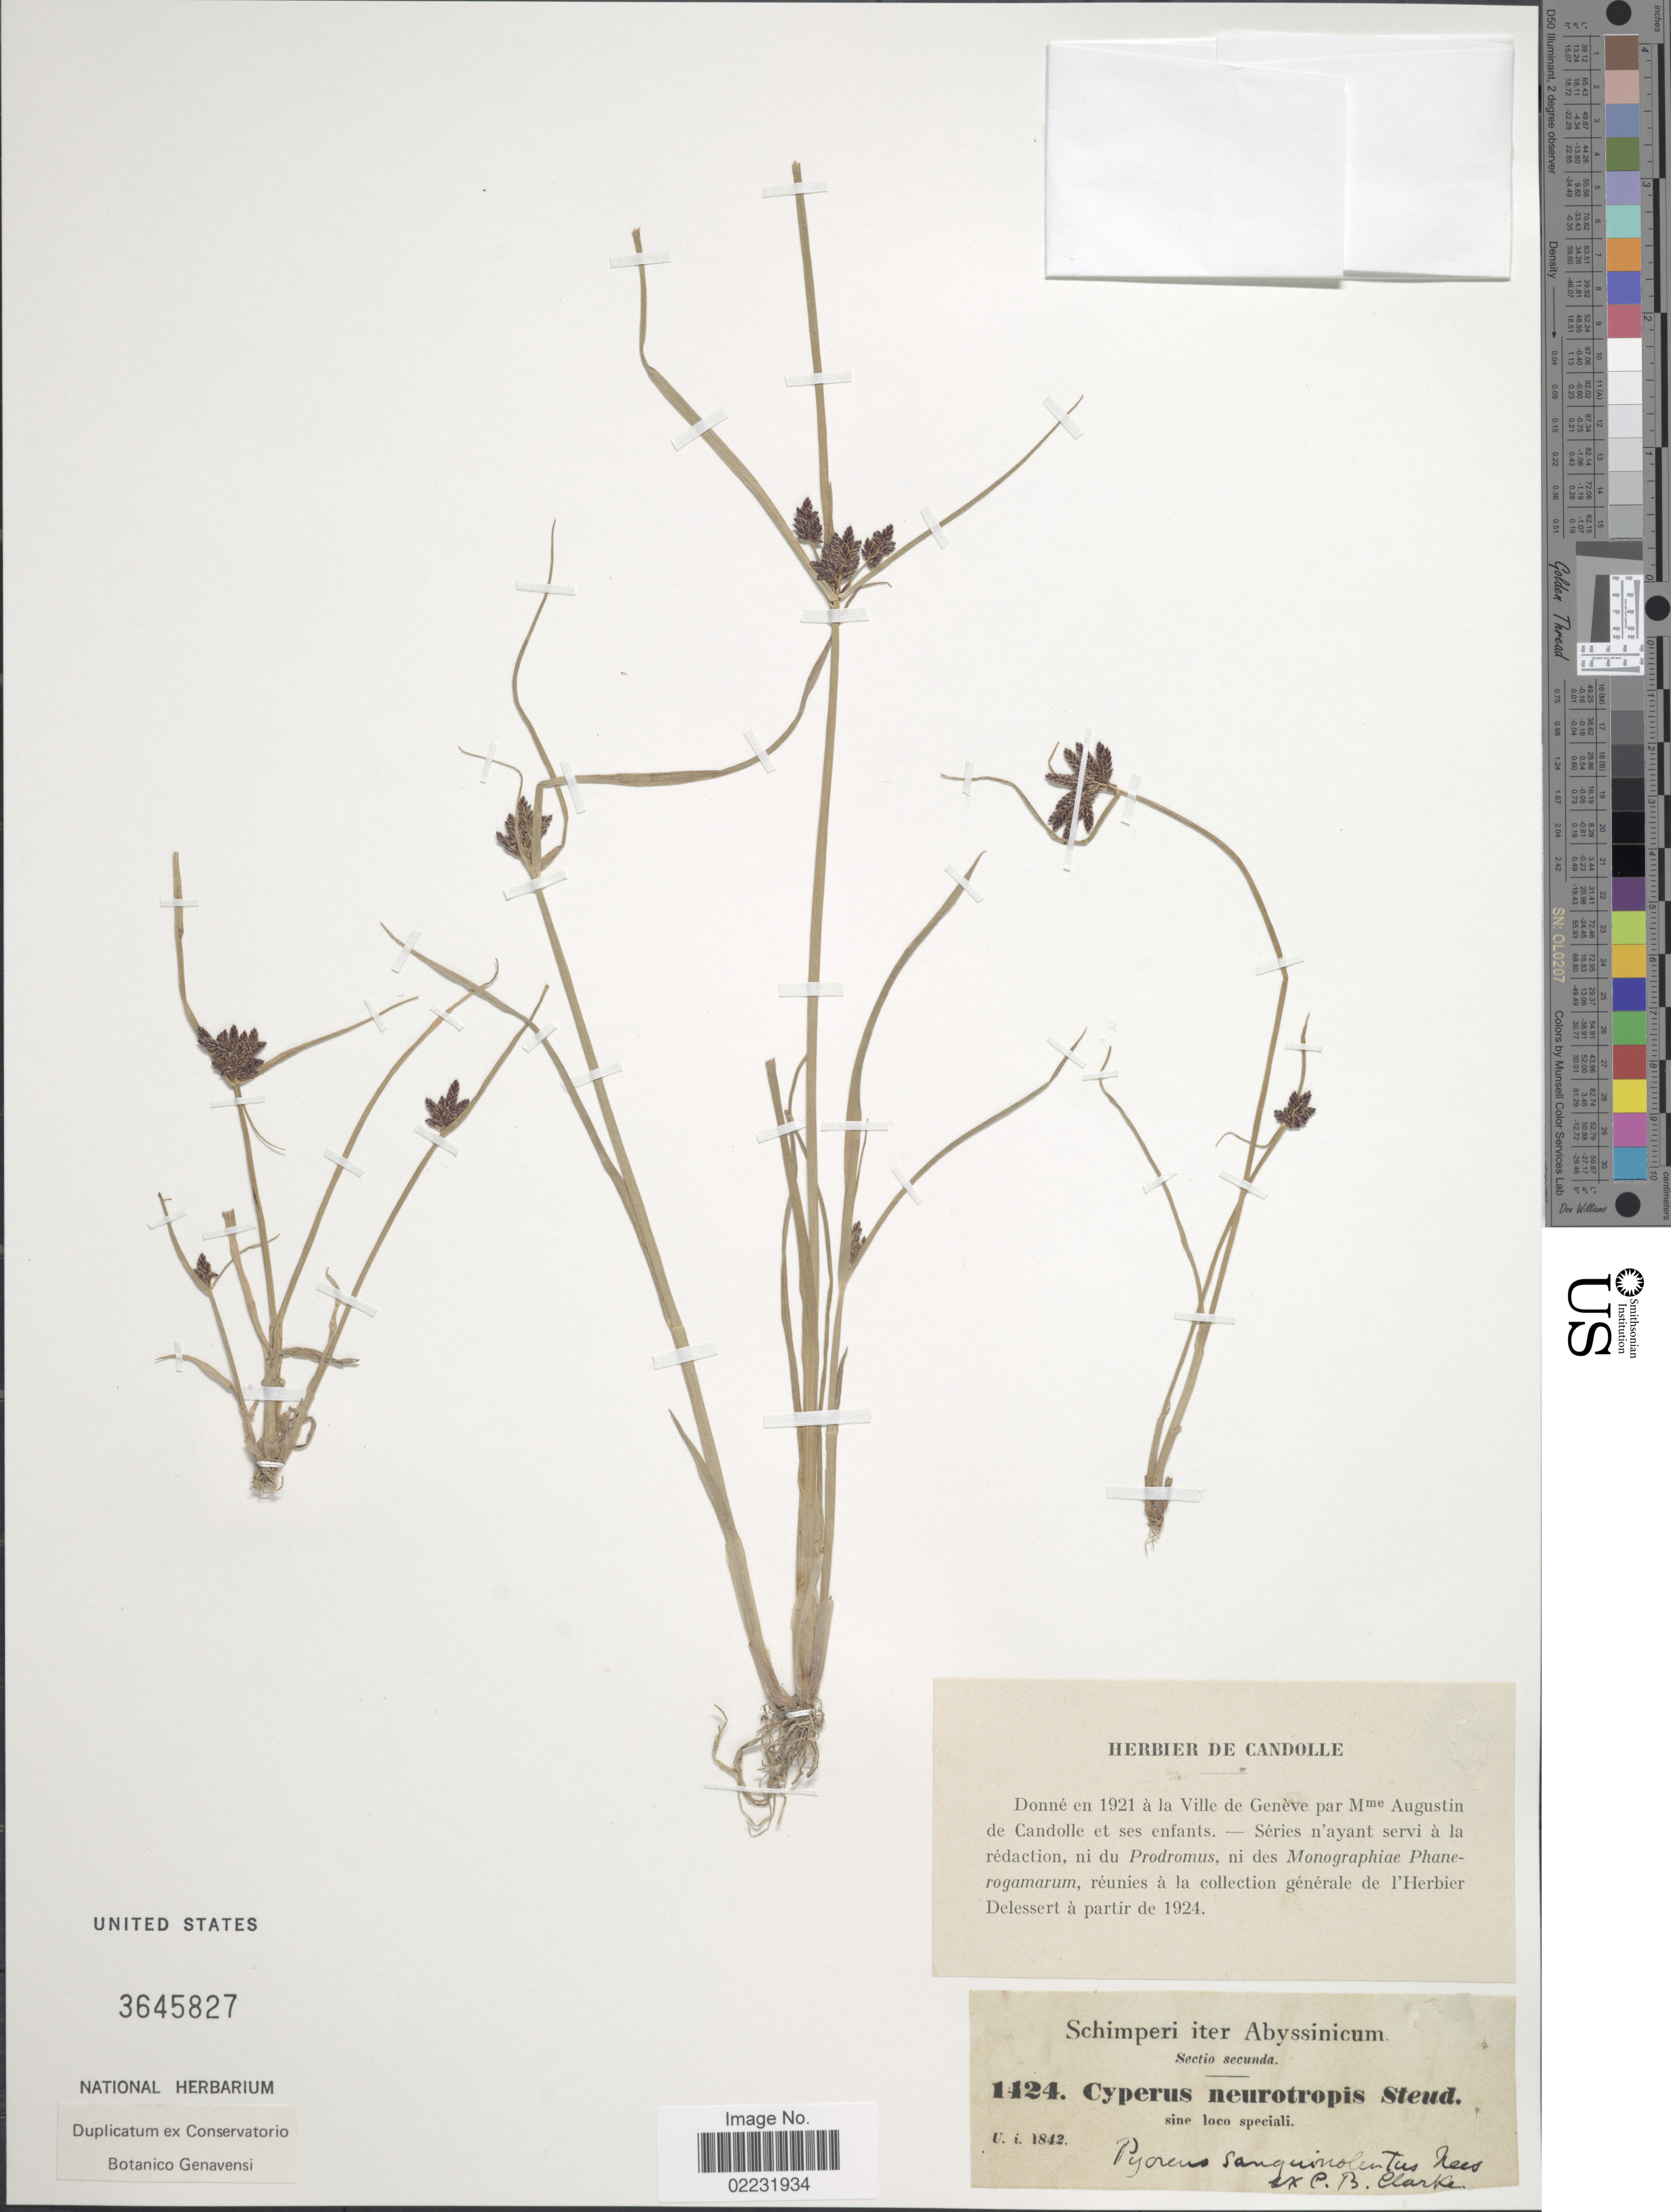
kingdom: Plantae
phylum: Tracheophyta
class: Liliopsida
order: Poales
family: Cyperaceae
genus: Cyperus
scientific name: Cyperus sanguinolentus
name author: Vahl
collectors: -. Schimper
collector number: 1424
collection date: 1842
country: Eritrea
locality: Iter Abyssinicum, sine loco speciali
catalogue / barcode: US 3645827